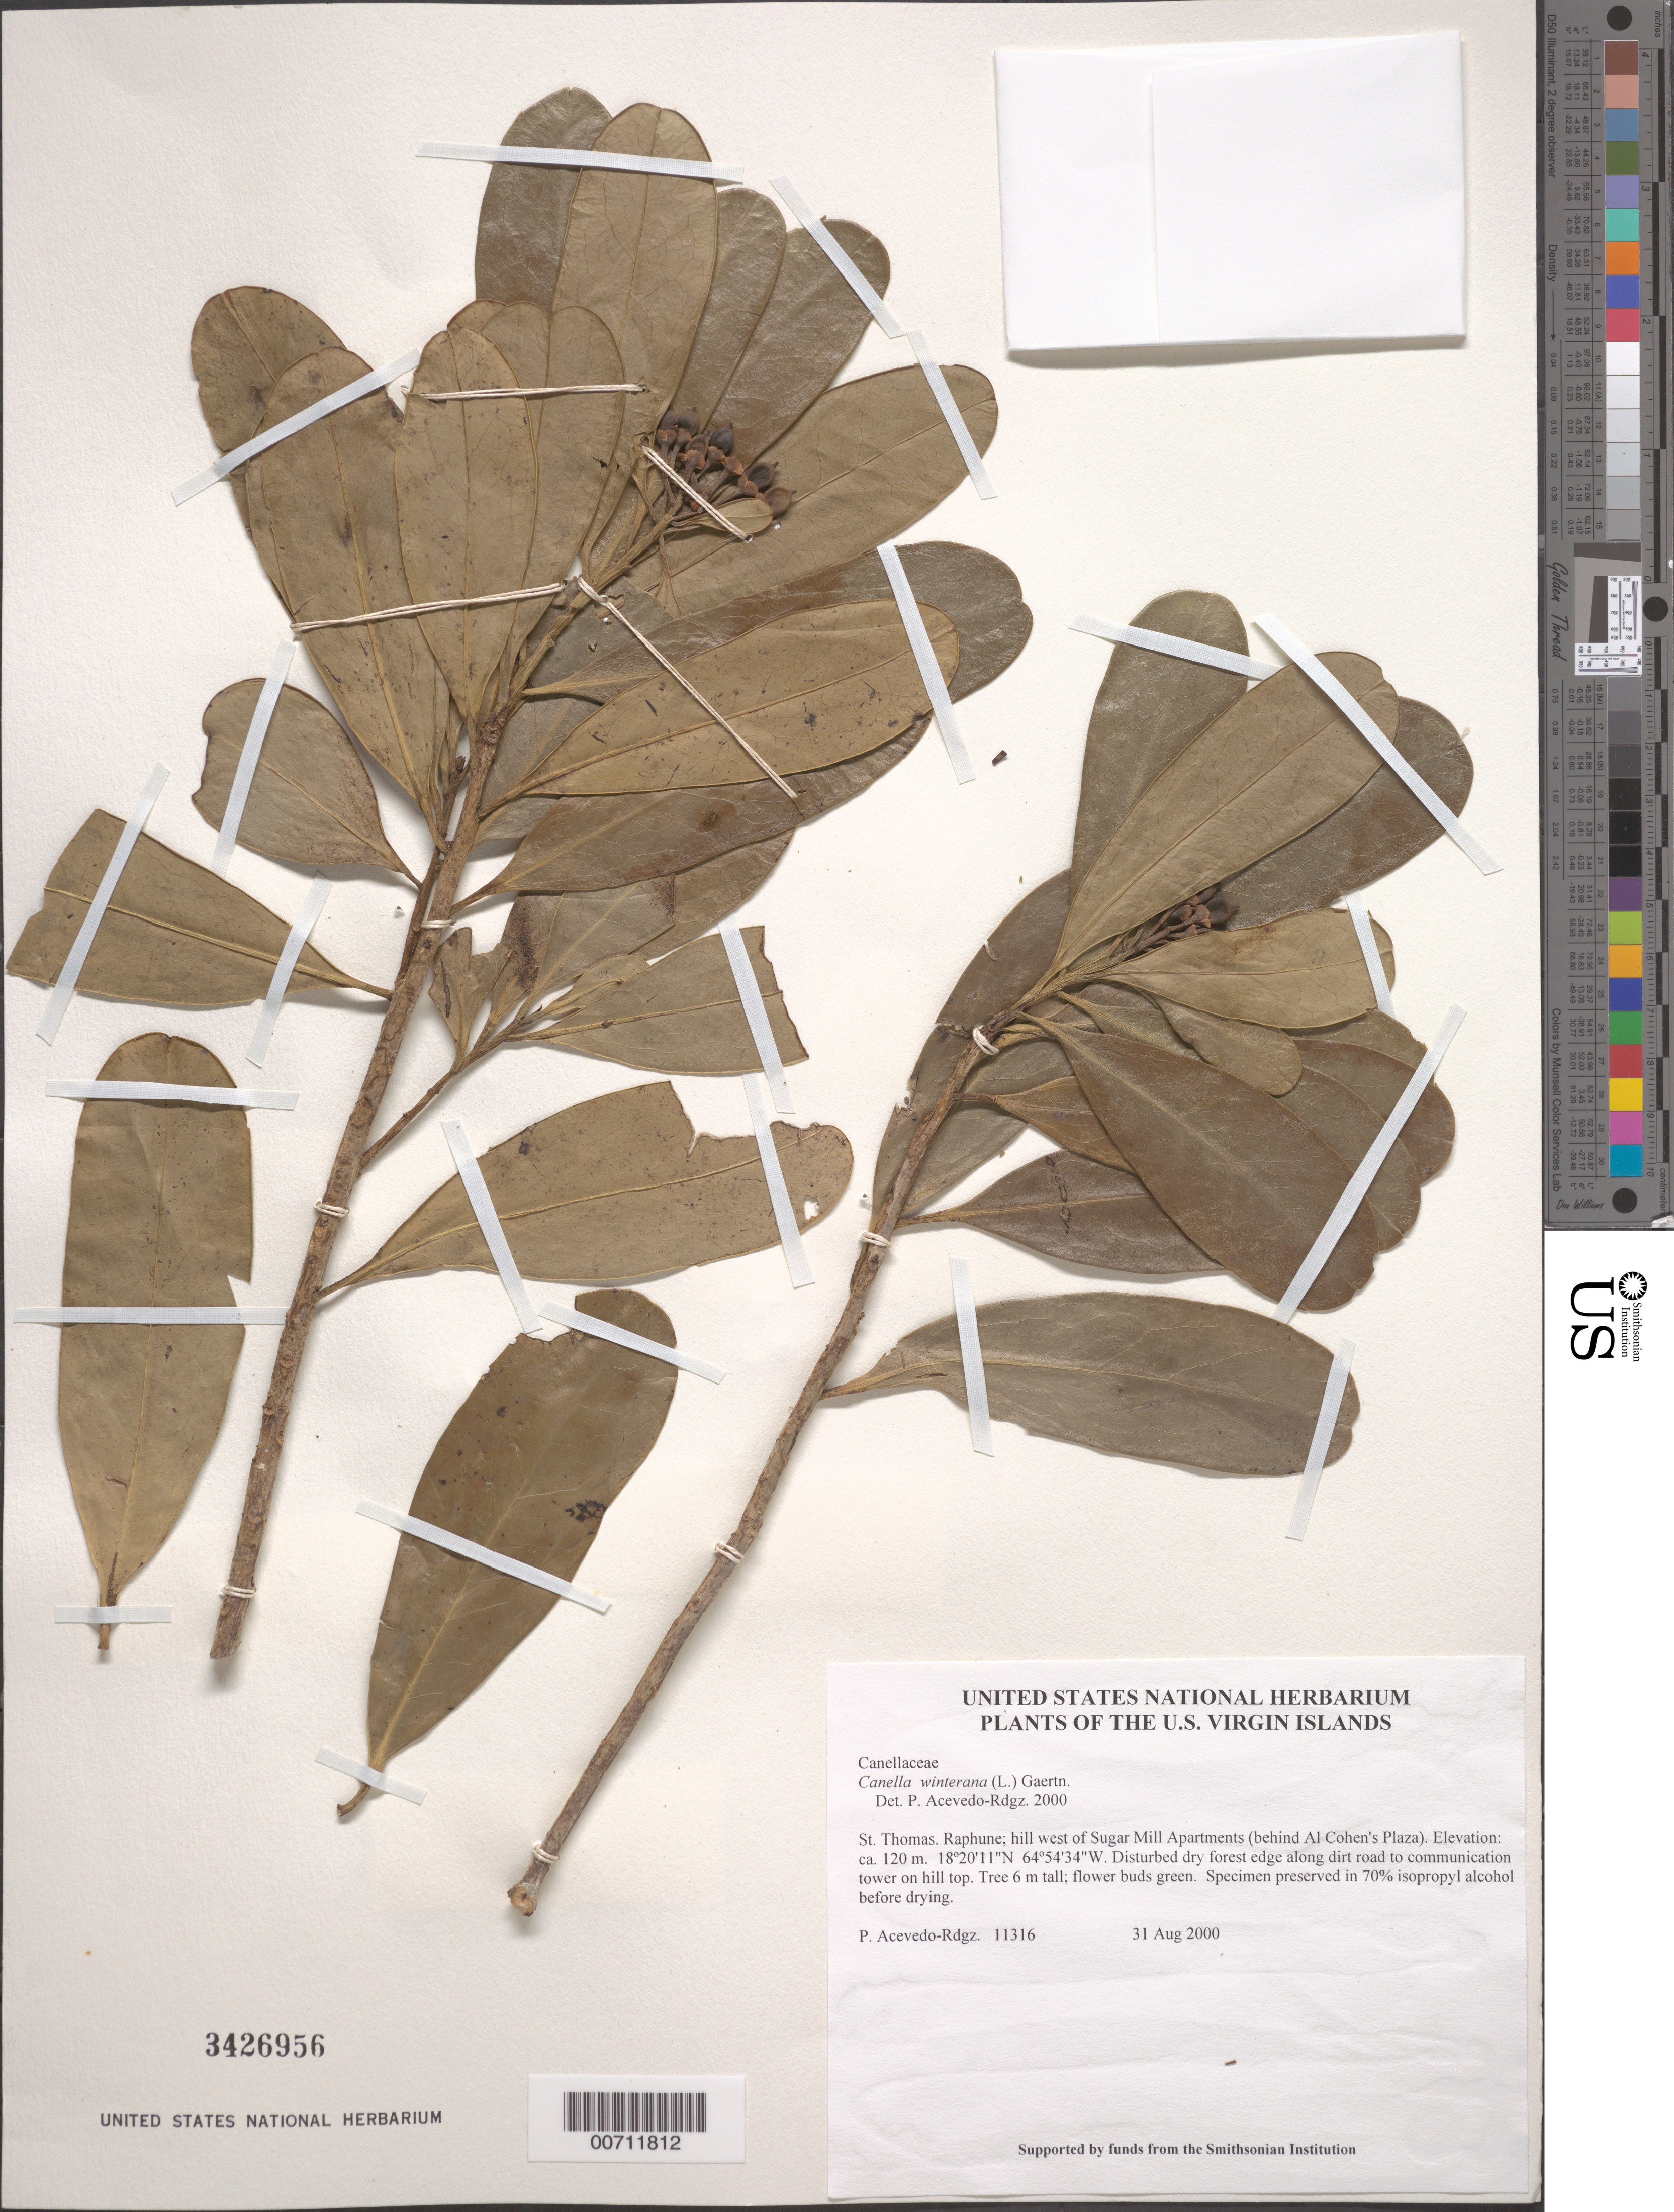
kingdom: Plantae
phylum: Tracheophyta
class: Magnoliopsida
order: Canellales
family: Canellaceae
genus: Canella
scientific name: Canella winterana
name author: (L.) Gaertn.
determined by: Acevedo-Rodríguez, P., (BOT), Smithsonian Institution - National Museum of Natural History (UNITED STATES)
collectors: P. Acevedo-Rodr.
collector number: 11316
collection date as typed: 31 Aug 2000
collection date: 2000-08-31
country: U.S. Virgin Islands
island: St. Thomas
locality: Raphune; hill west of Sugar Mill Apartments (behind Al Cohen's Plaza).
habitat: Disturbed dry forest edge along dirt road to communication tower on hill top.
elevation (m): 120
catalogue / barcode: US 3426956